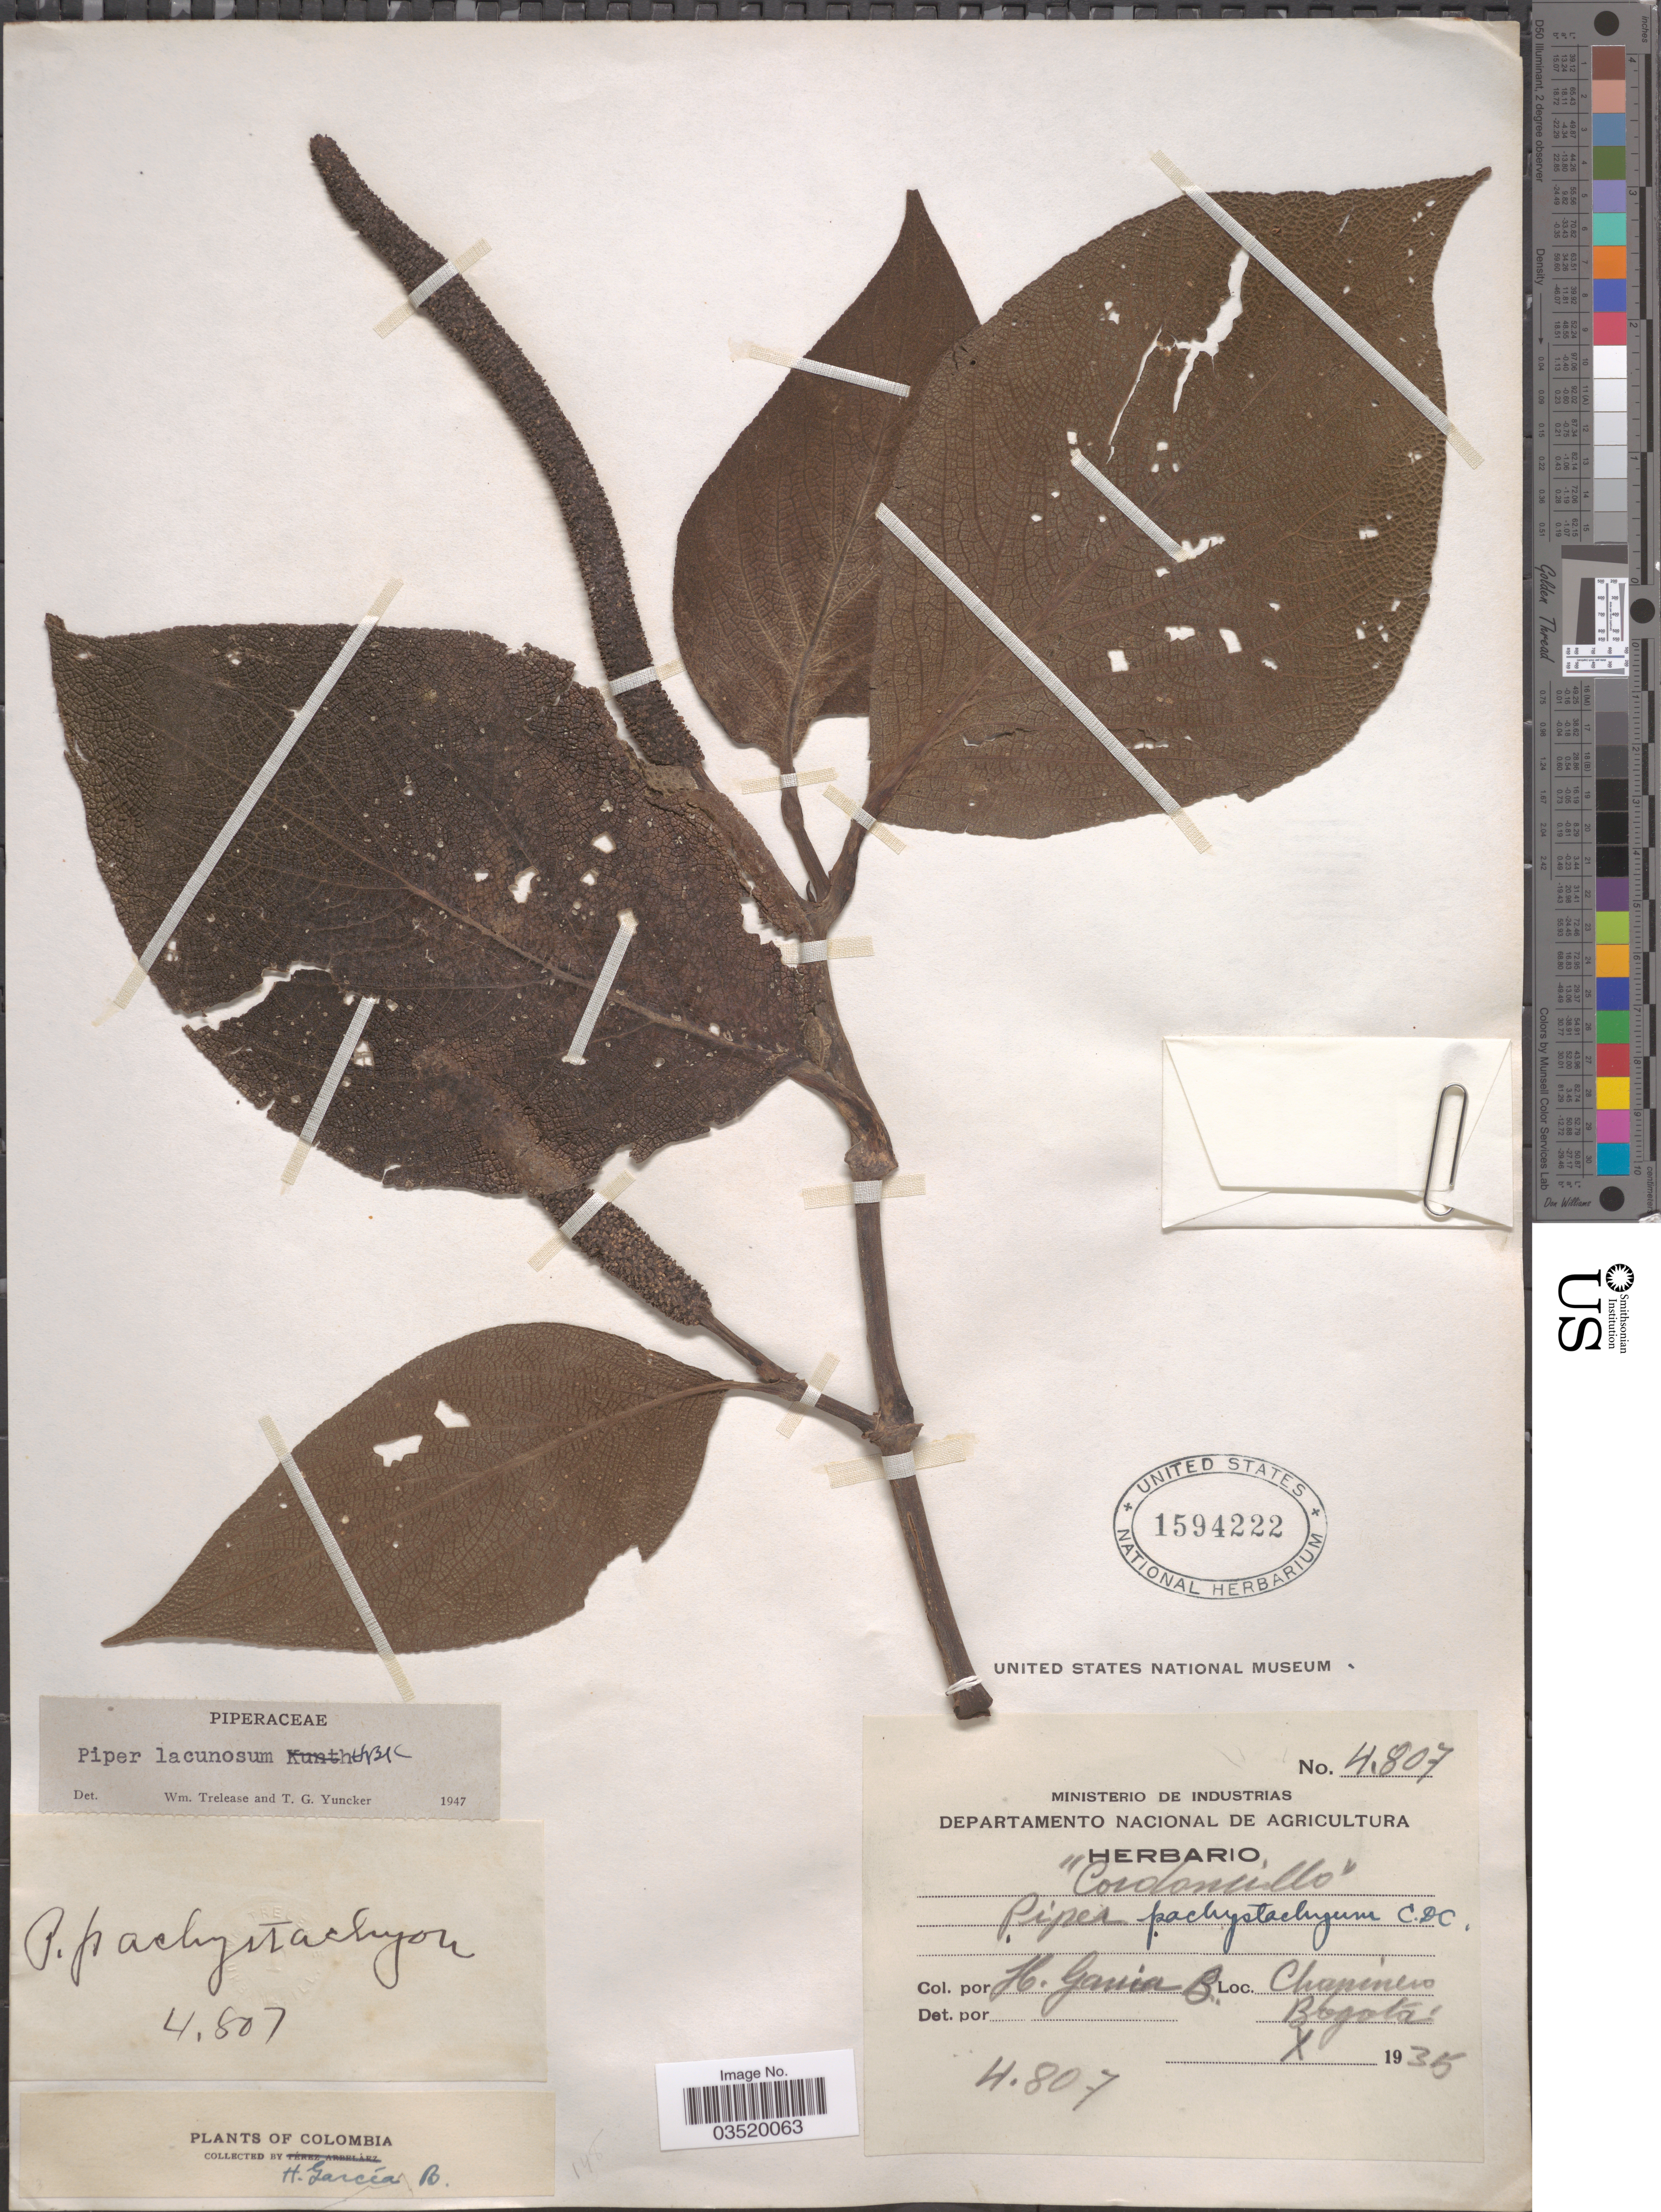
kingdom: Plantae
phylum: Tracheophyta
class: Magnoliopsida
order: Piperales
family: Piperaceae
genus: Piper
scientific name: Piper lacunosum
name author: Kunth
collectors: H. García B.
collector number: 4807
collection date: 1935-10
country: Colombia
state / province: Bogota D.C.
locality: Chapinero, Bogotá.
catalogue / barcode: US 1594222